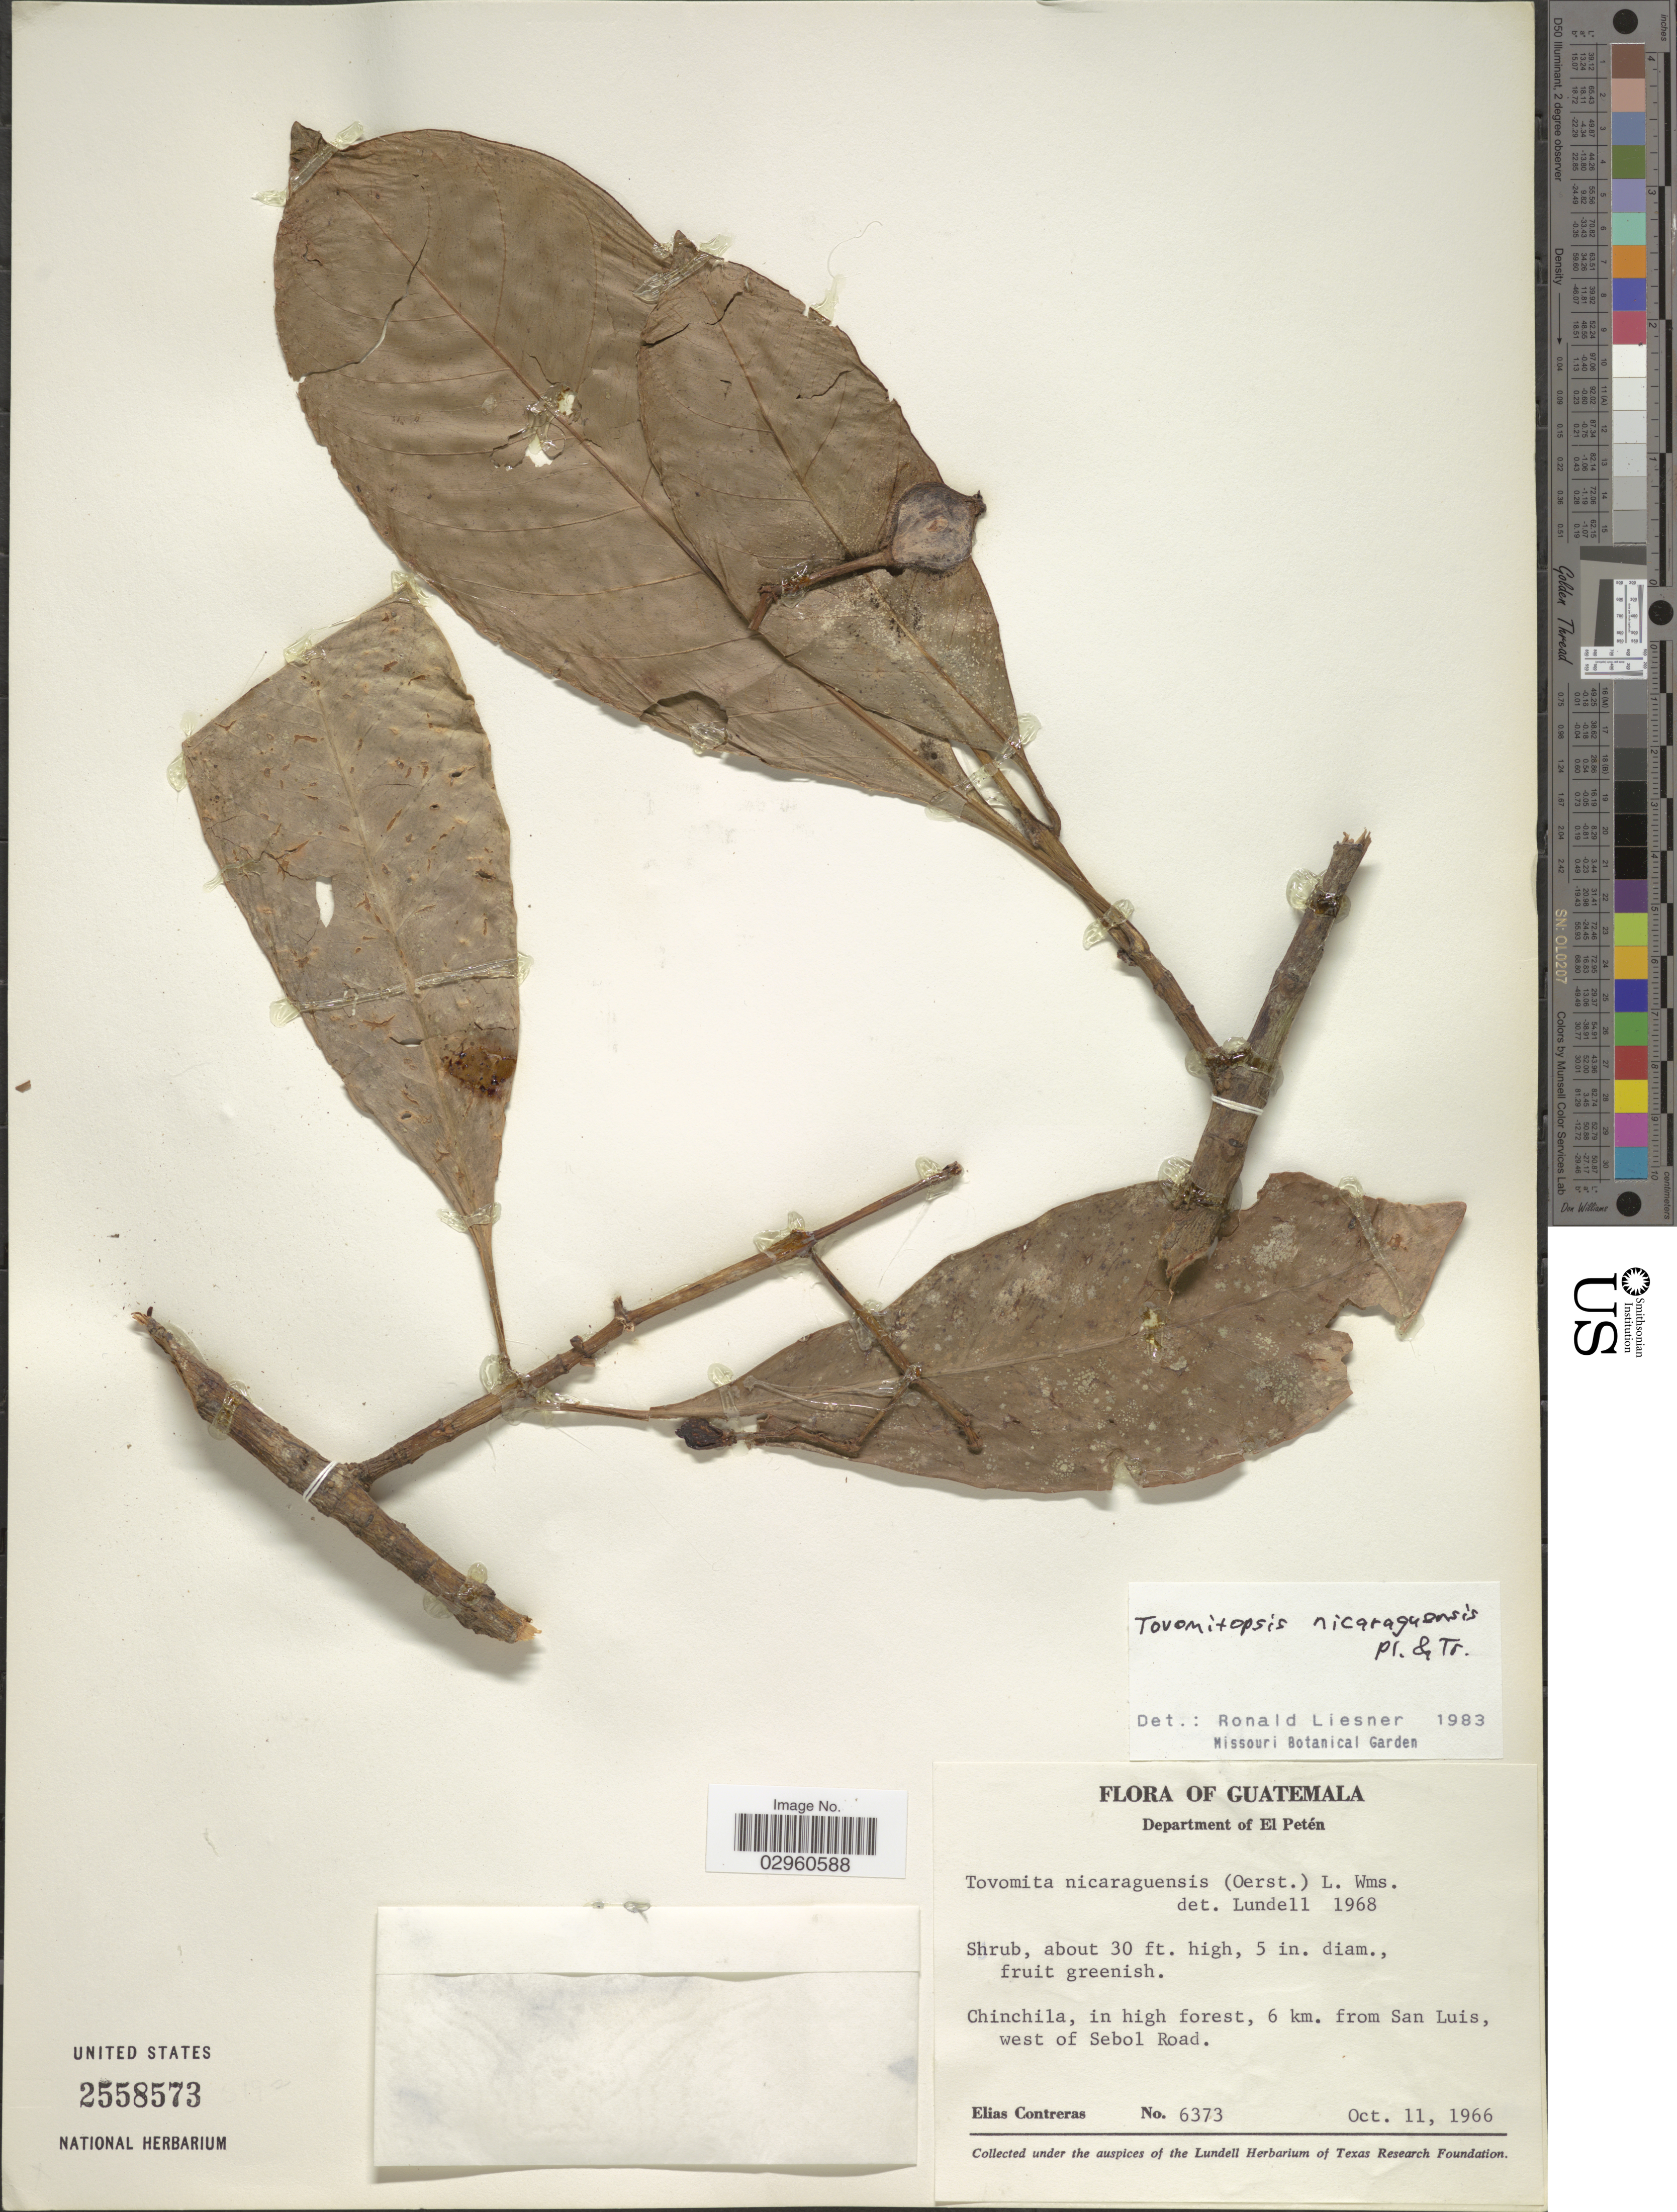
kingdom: Plantae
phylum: Tracheophyta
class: Magnoliopsida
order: Malpighiales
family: Clusiaceae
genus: Chrysochlamys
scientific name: Chrysochlamys nicaraguensis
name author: (Oerst. et al.) Hemsl.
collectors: E. Contreras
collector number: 6373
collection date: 1966-10-11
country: Guatemala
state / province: El Petén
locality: Department of El Petén. Chinchila, in high forest, 6 km. from San Luis, west of Sebol Road.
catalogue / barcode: US 2558573